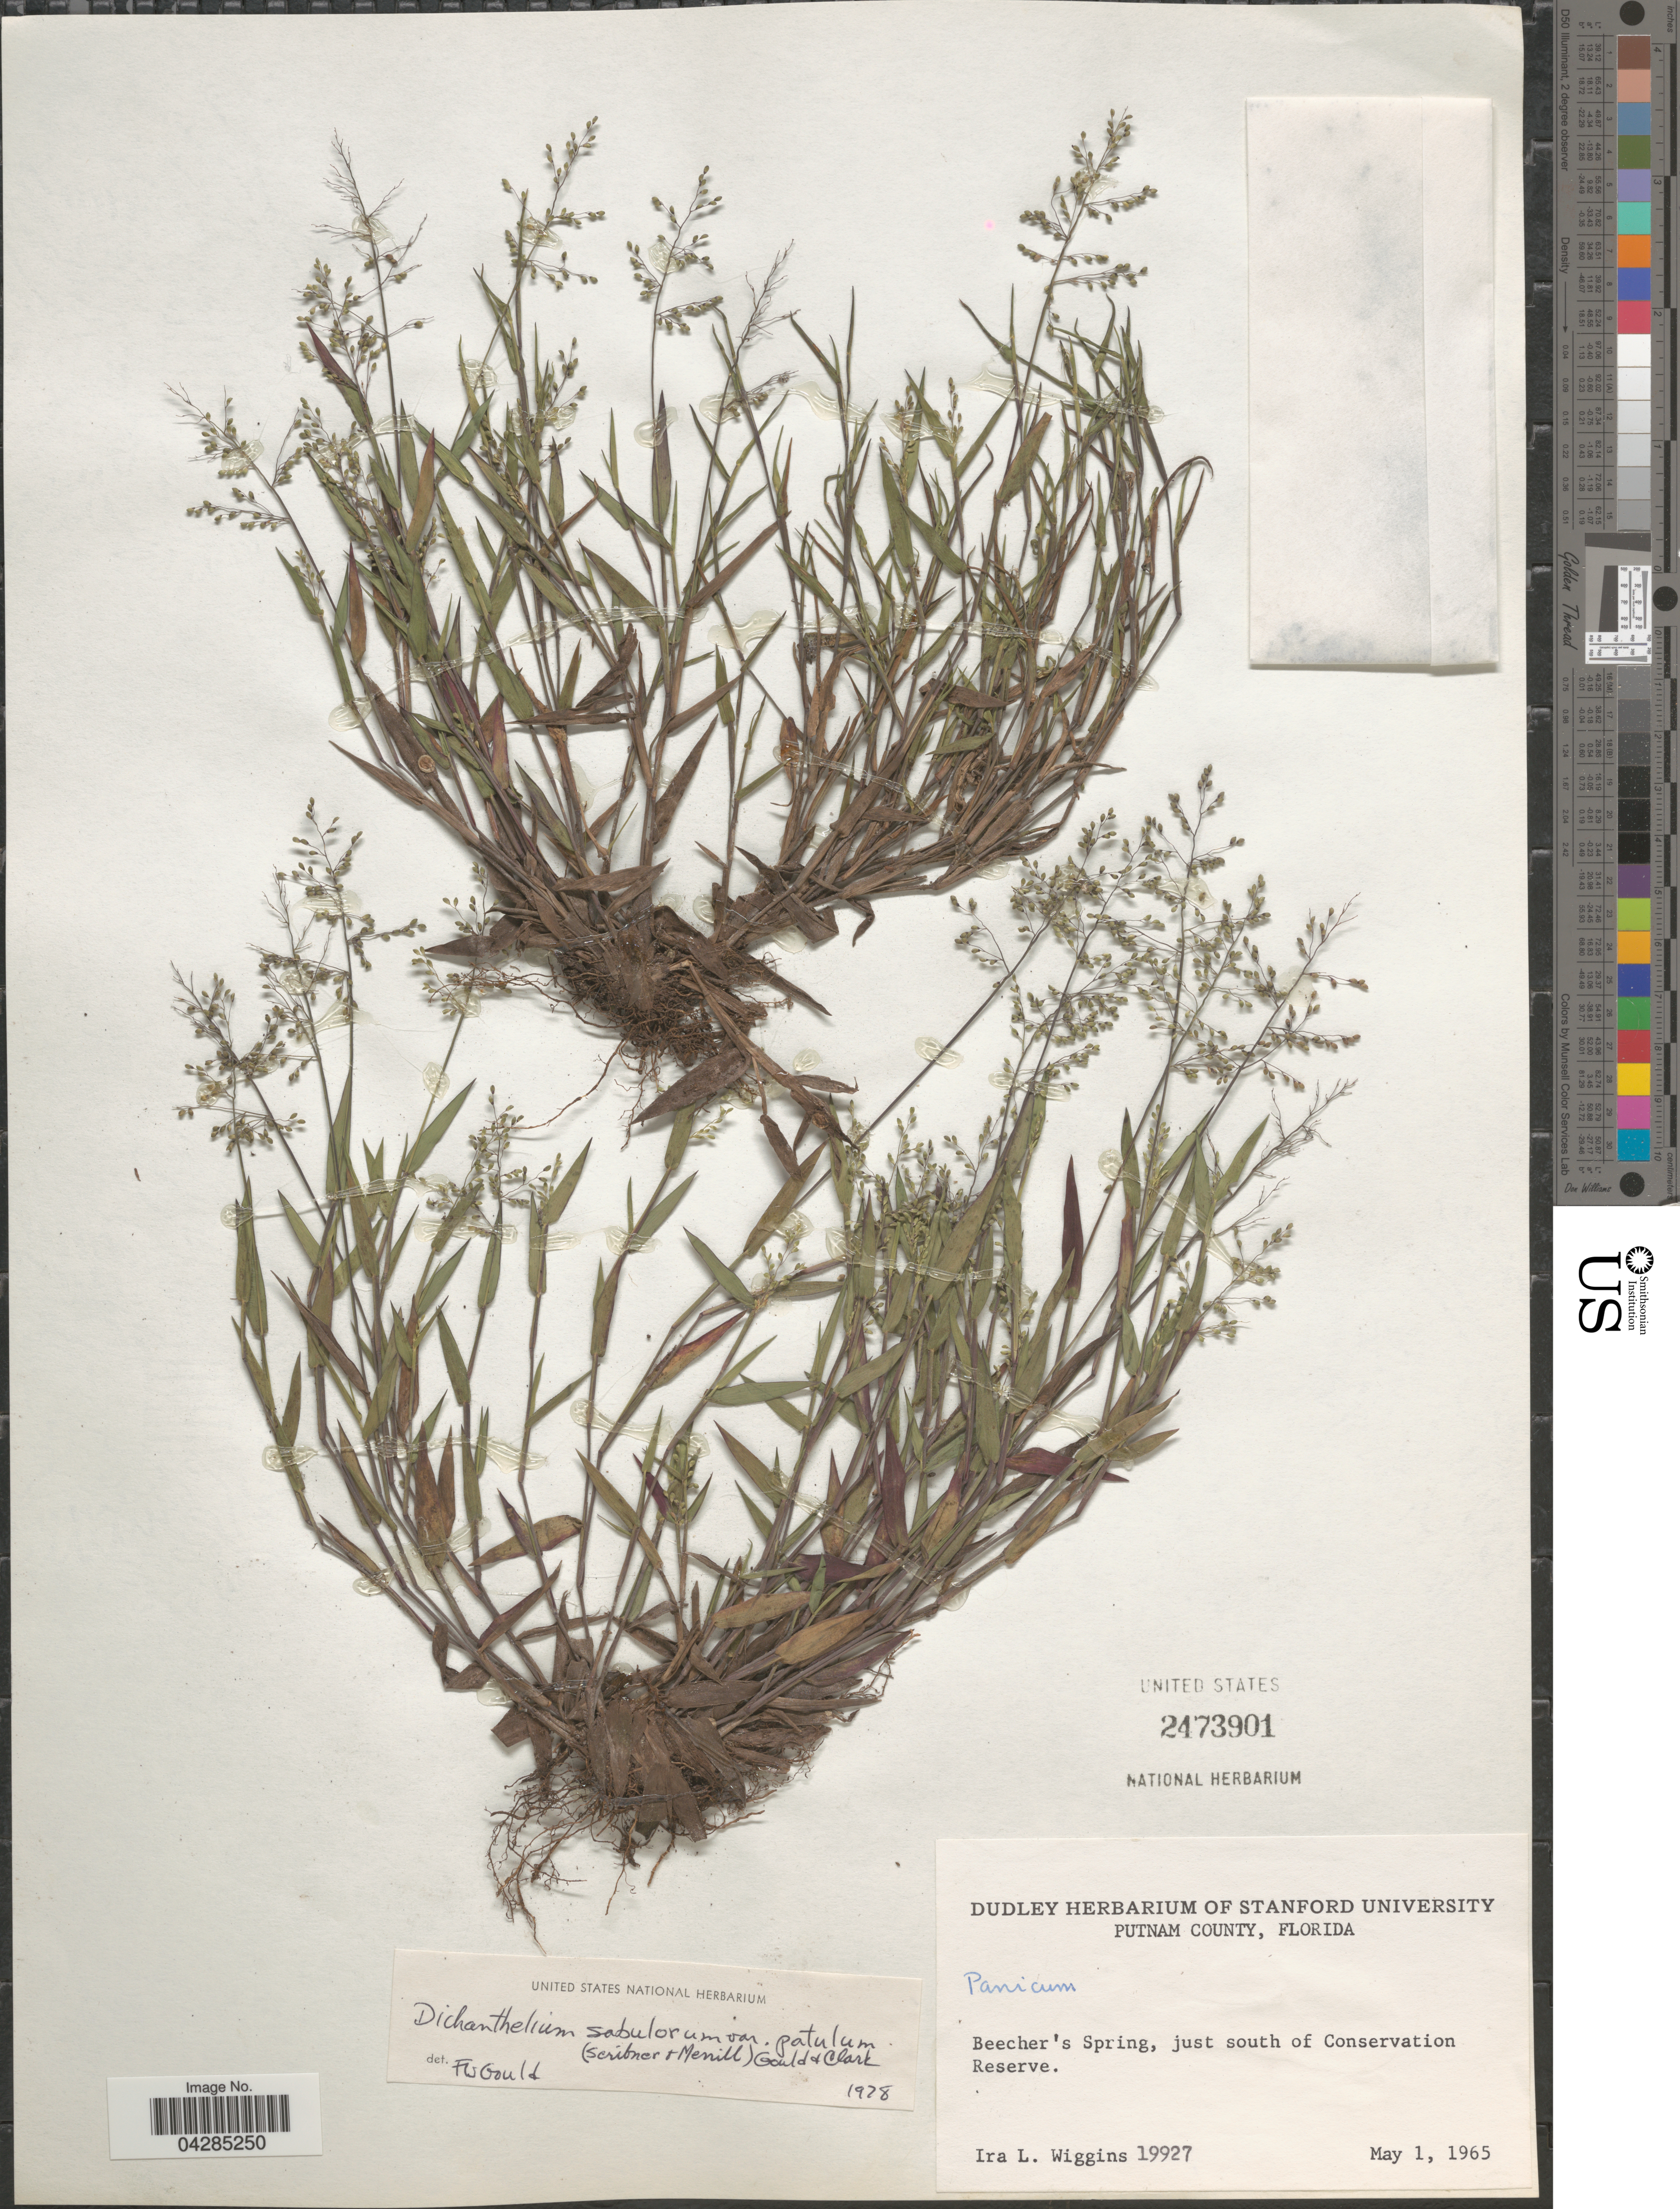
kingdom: Plantae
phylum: Tracheophyta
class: Liliopsida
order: Poales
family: Poaceae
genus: Dichanthelium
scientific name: Dichanthelium portoricense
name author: (Desv. ex Ham.) B.F. Hansen & Wunderlin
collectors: I. L. Wiggins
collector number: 19927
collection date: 1965-05-01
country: United States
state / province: Florida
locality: Putnam County. Beecher's Spring, just south of Conservation Reserve.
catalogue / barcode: US 2473901